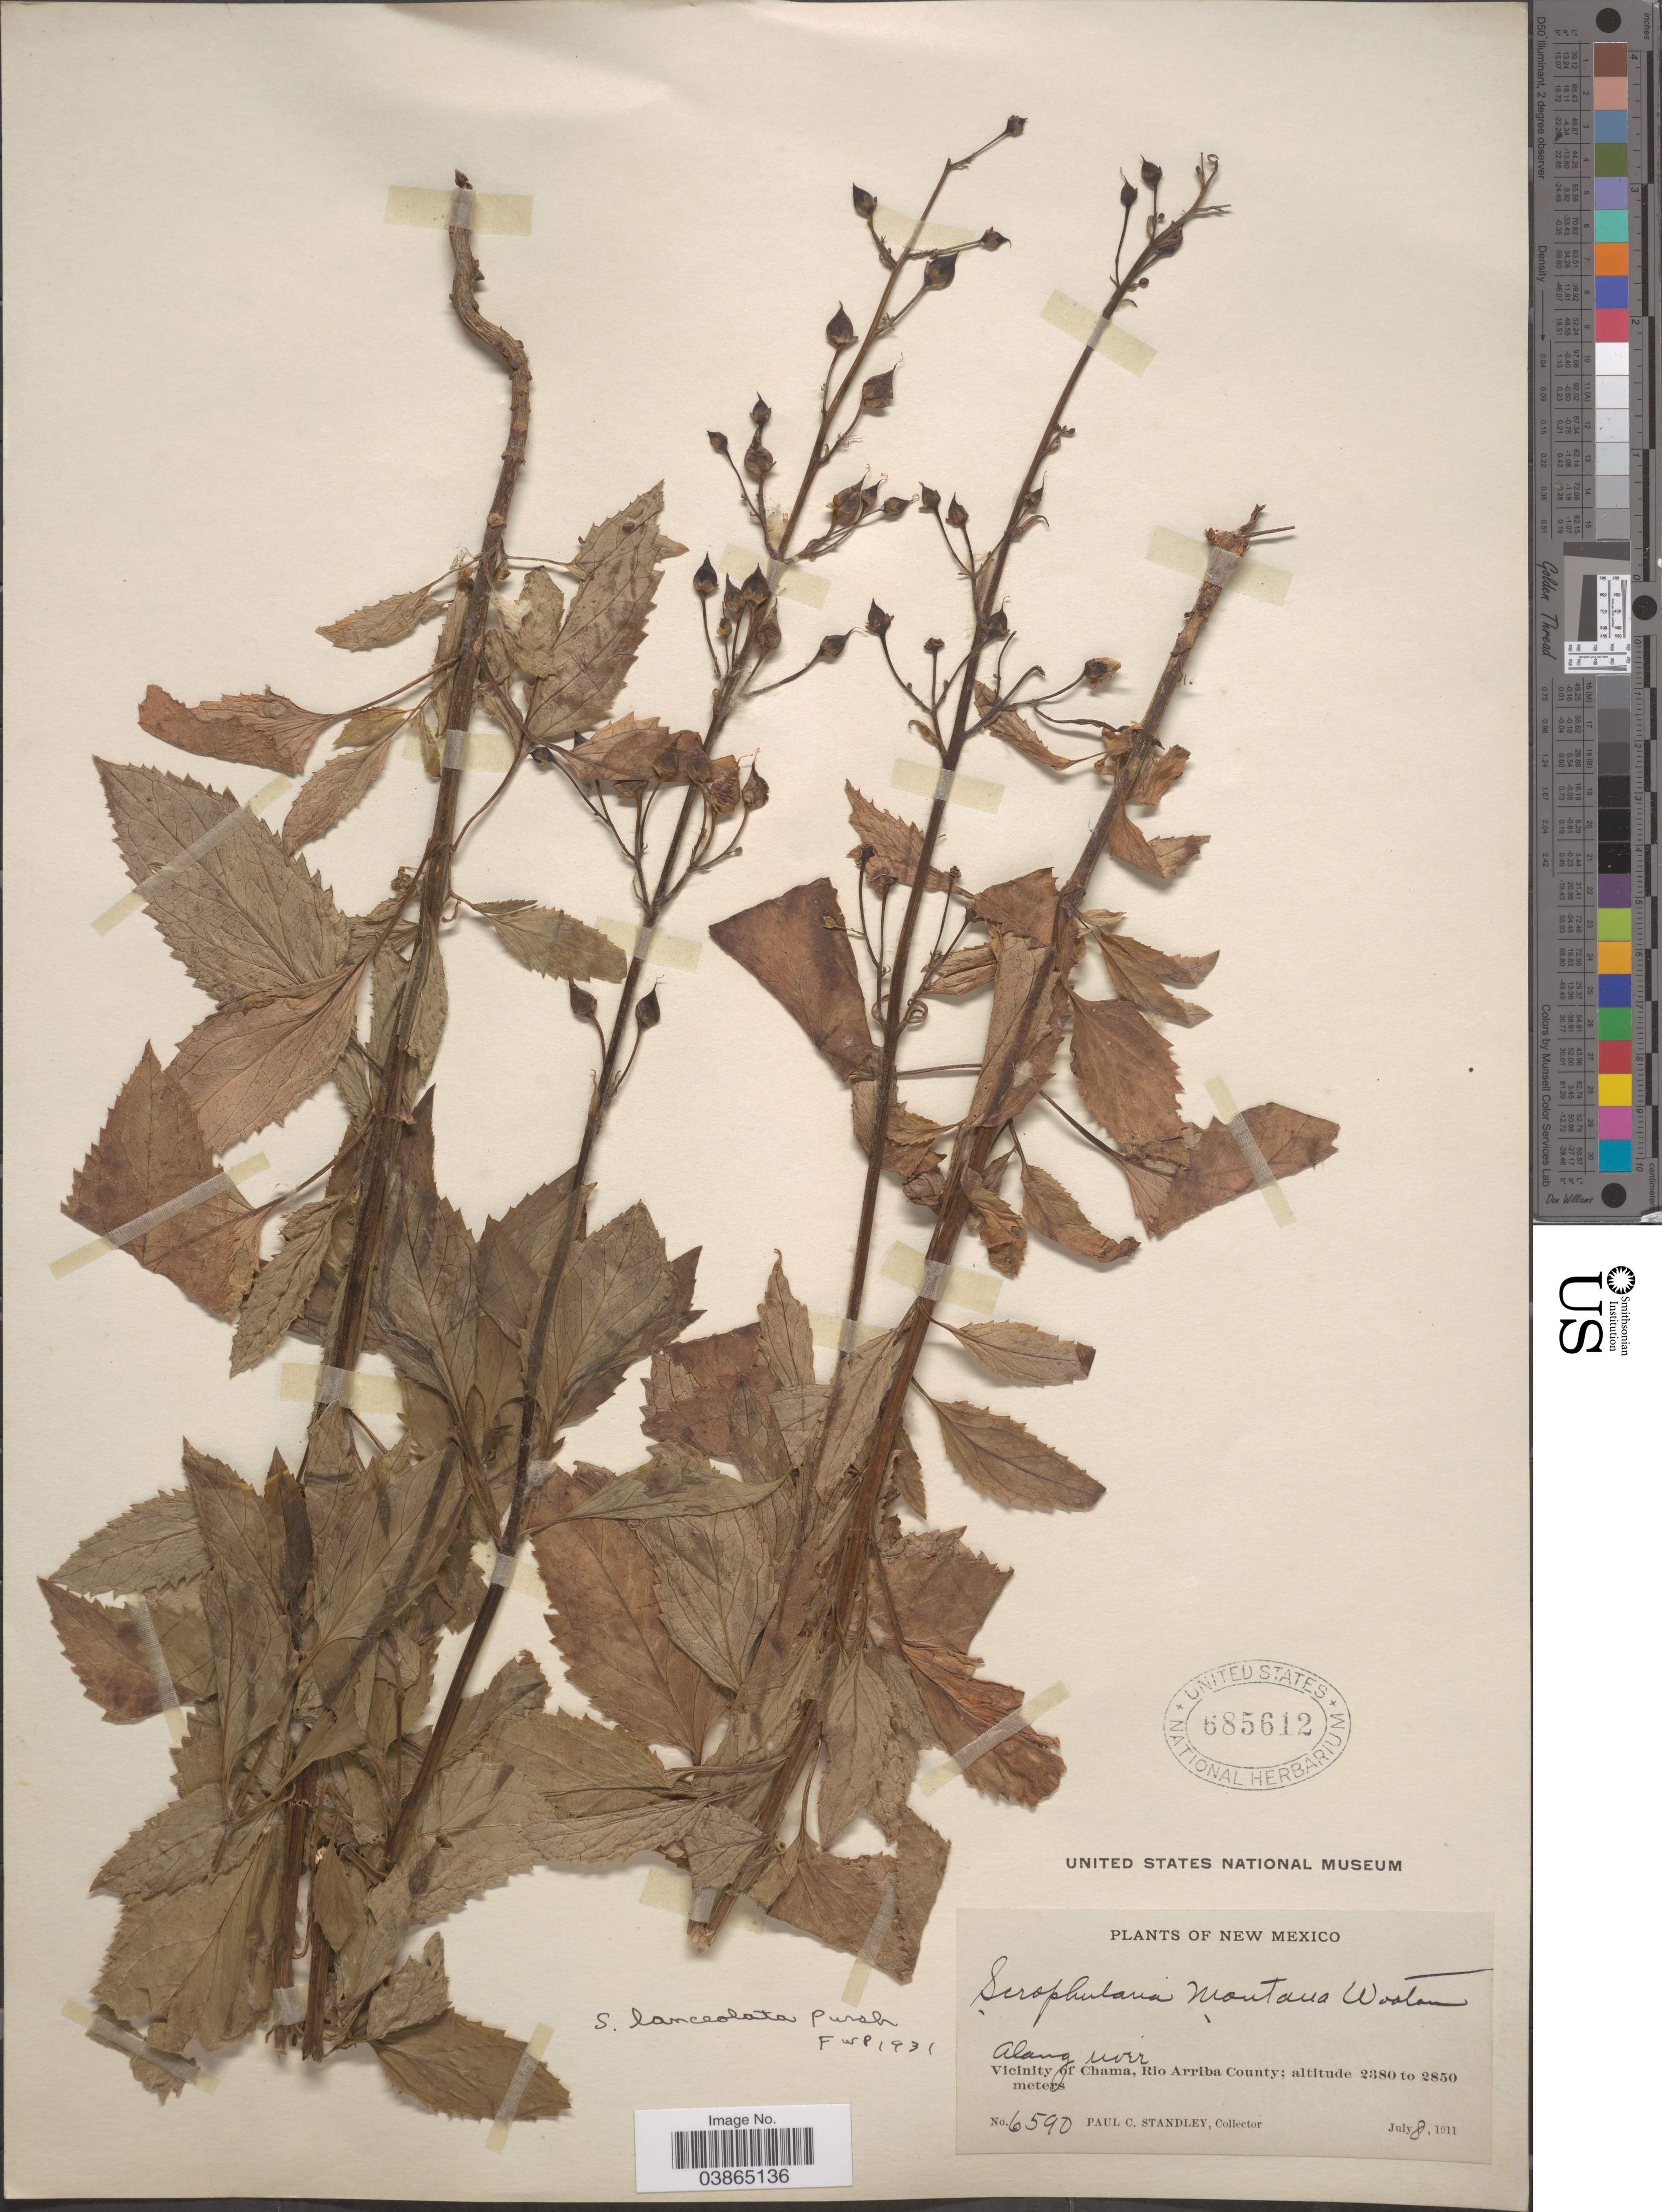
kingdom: Plantae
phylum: Tracheophyta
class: Magnoliopsida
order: Lamiales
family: Scrophulariaceae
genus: Scrophularia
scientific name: Scrophularia lanceolata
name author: Pursh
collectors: P. C. Standley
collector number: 6590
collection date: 1911-07-08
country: United States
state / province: New Mexico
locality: Vicinity of Chama, Rio Arriba County.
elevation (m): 2380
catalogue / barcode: US 685612